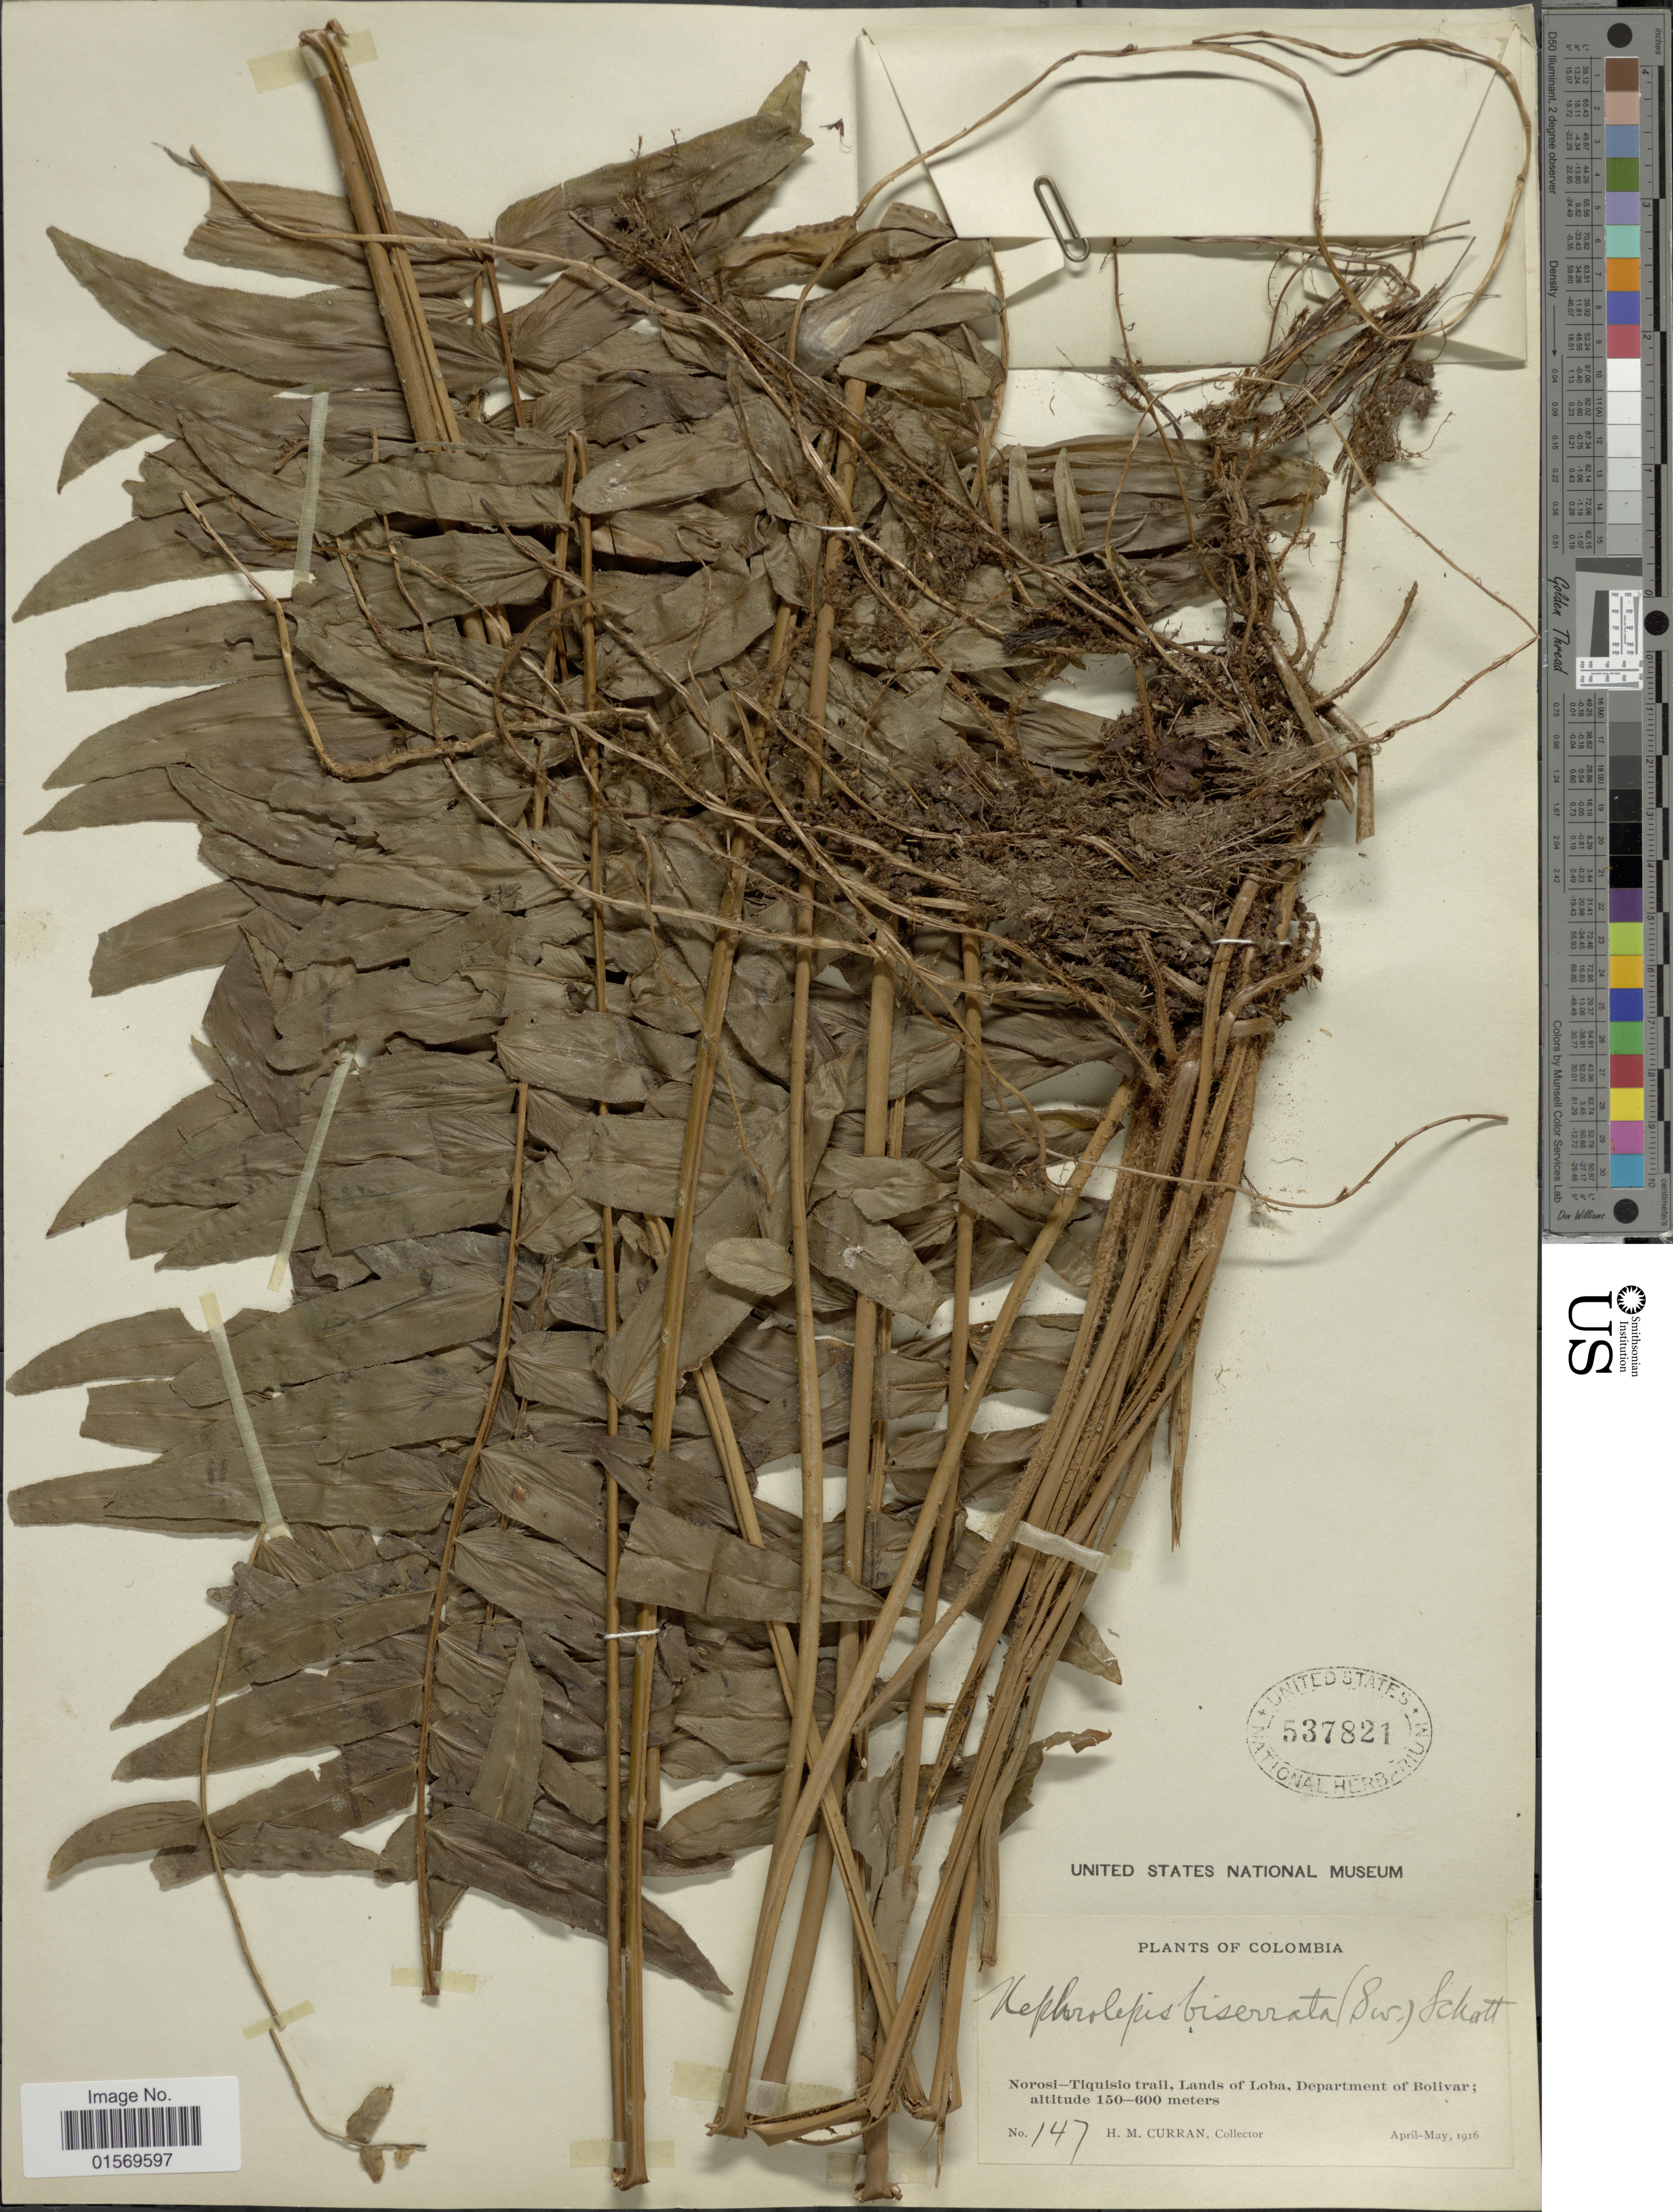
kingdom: Plantae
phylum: Tracheophyta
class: Polypodiopsida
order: Polypodiales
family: Nephrolepidaceae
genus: Nephrolepis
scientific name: Nephrolepis biserrata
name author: (Sw.) Schott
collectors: H. M. Curran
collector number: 147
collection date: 1916-04/1916-05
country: Colombia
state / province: Bolívar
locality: Norosi-Tiquisio trail, Lands of Loba.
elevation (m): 150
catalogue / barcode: US 537821